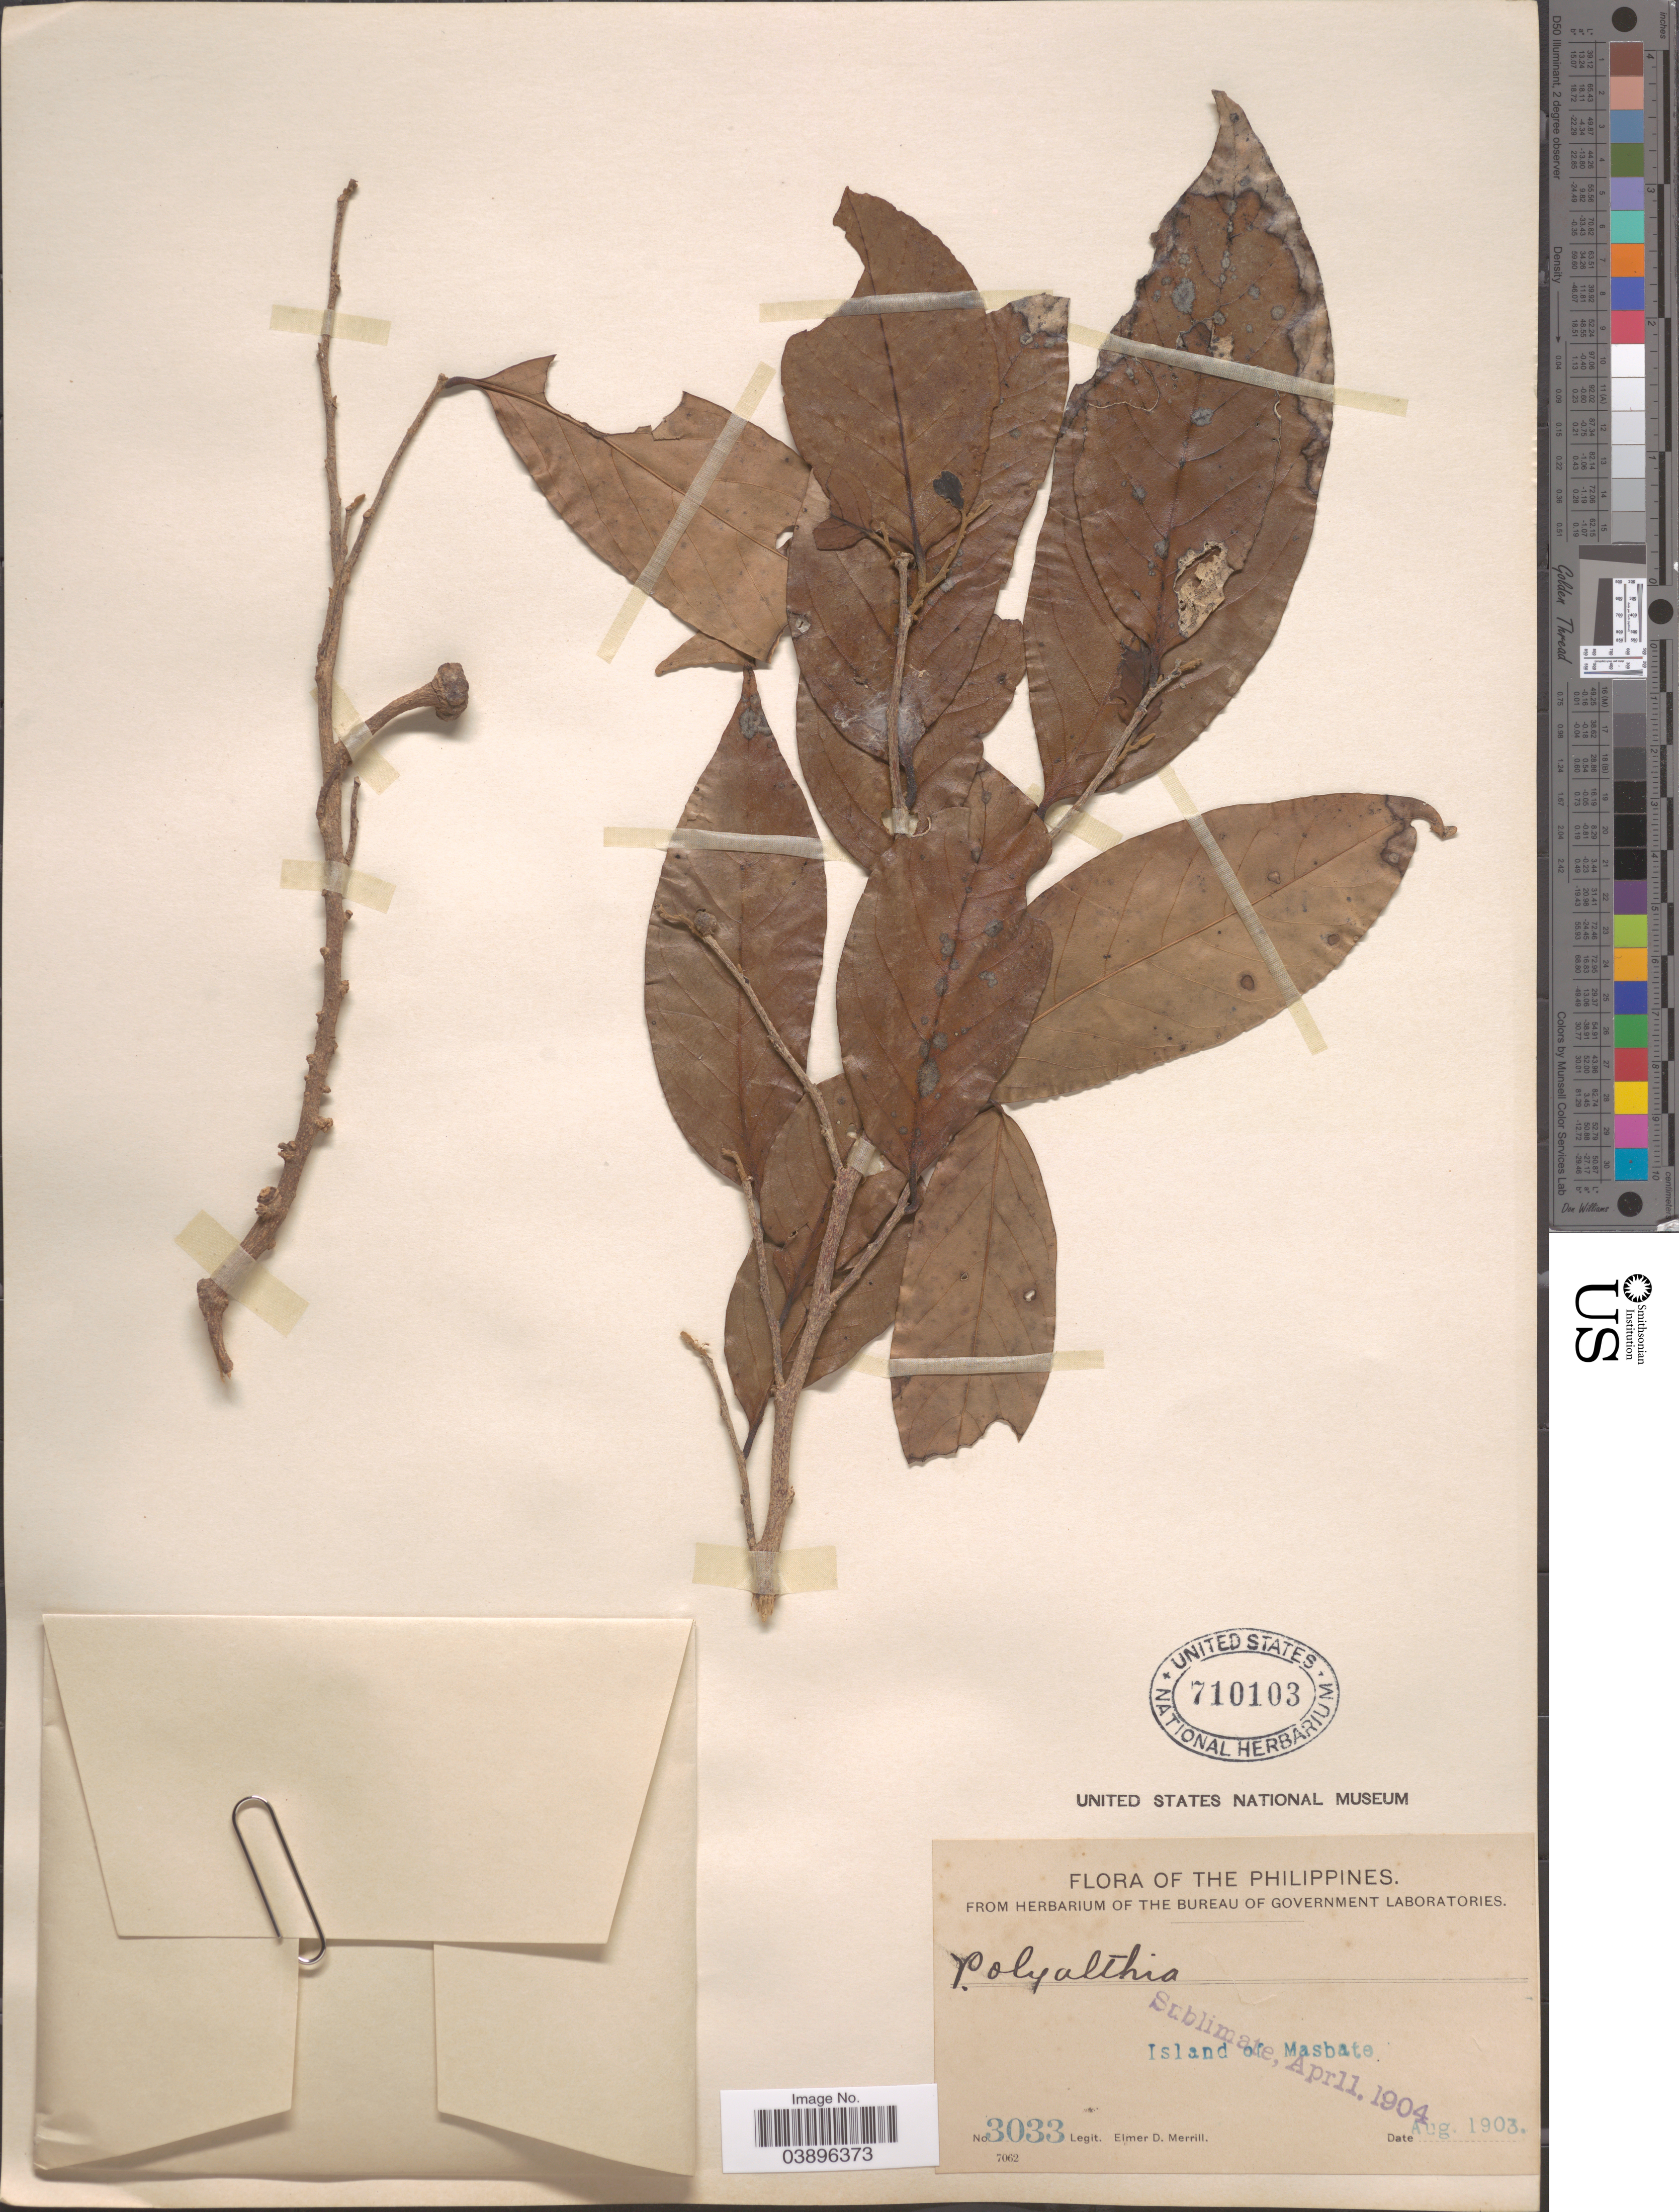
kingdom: Plantae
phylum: Tracheophyta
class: Magnoliopsida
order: Magnoliales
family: Annonaceae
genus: Polyalthia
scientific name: Polyalthia sp.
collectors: E. D. Merrill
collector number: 3033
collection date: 1903-08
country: Philippines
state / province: Bicol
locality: Island of Masbate. Philippine Islands.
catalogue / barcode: US 710103